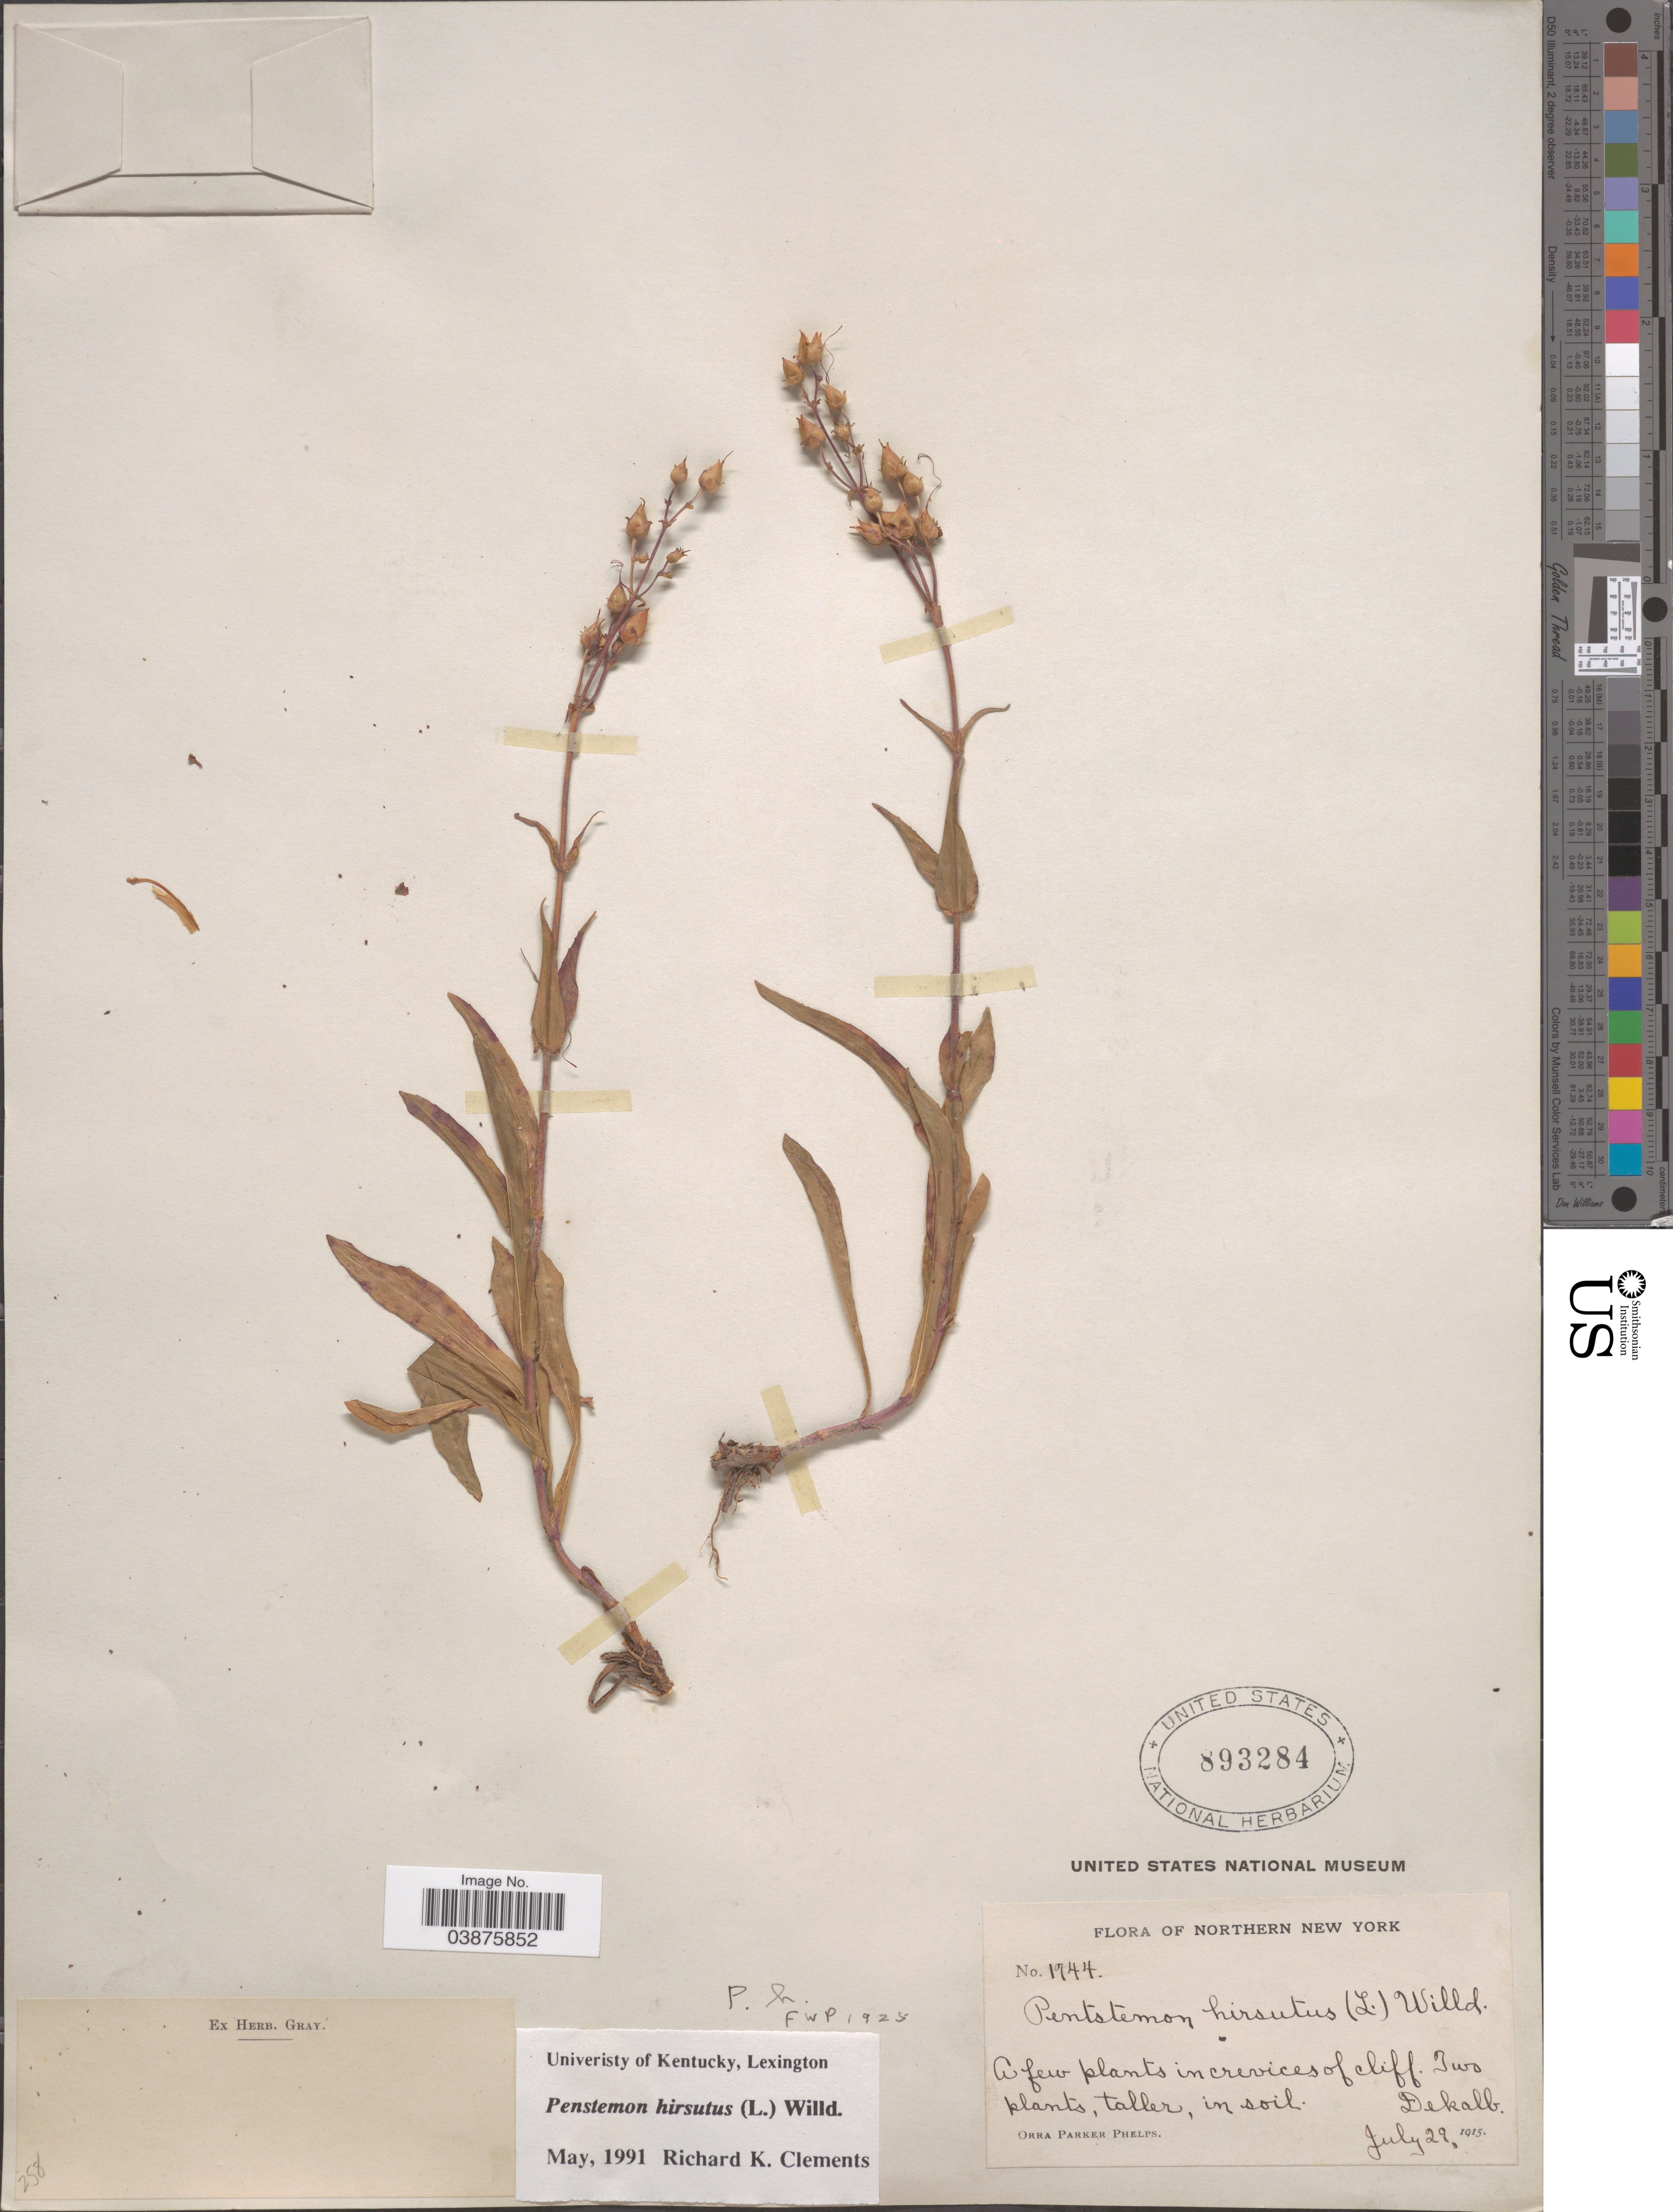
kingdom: Plantae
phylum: Tracheophyta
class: Magnoliopsida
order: Lamiales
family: Plantaginaceae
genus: Penstemon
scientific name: Penstemon hirsutus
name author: (L.) Willd.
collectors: O. P. Phelps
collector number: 1744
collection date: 1915-07-29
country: United States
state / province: New York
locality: Northern New York. DeKalb.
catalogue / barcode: US 893284